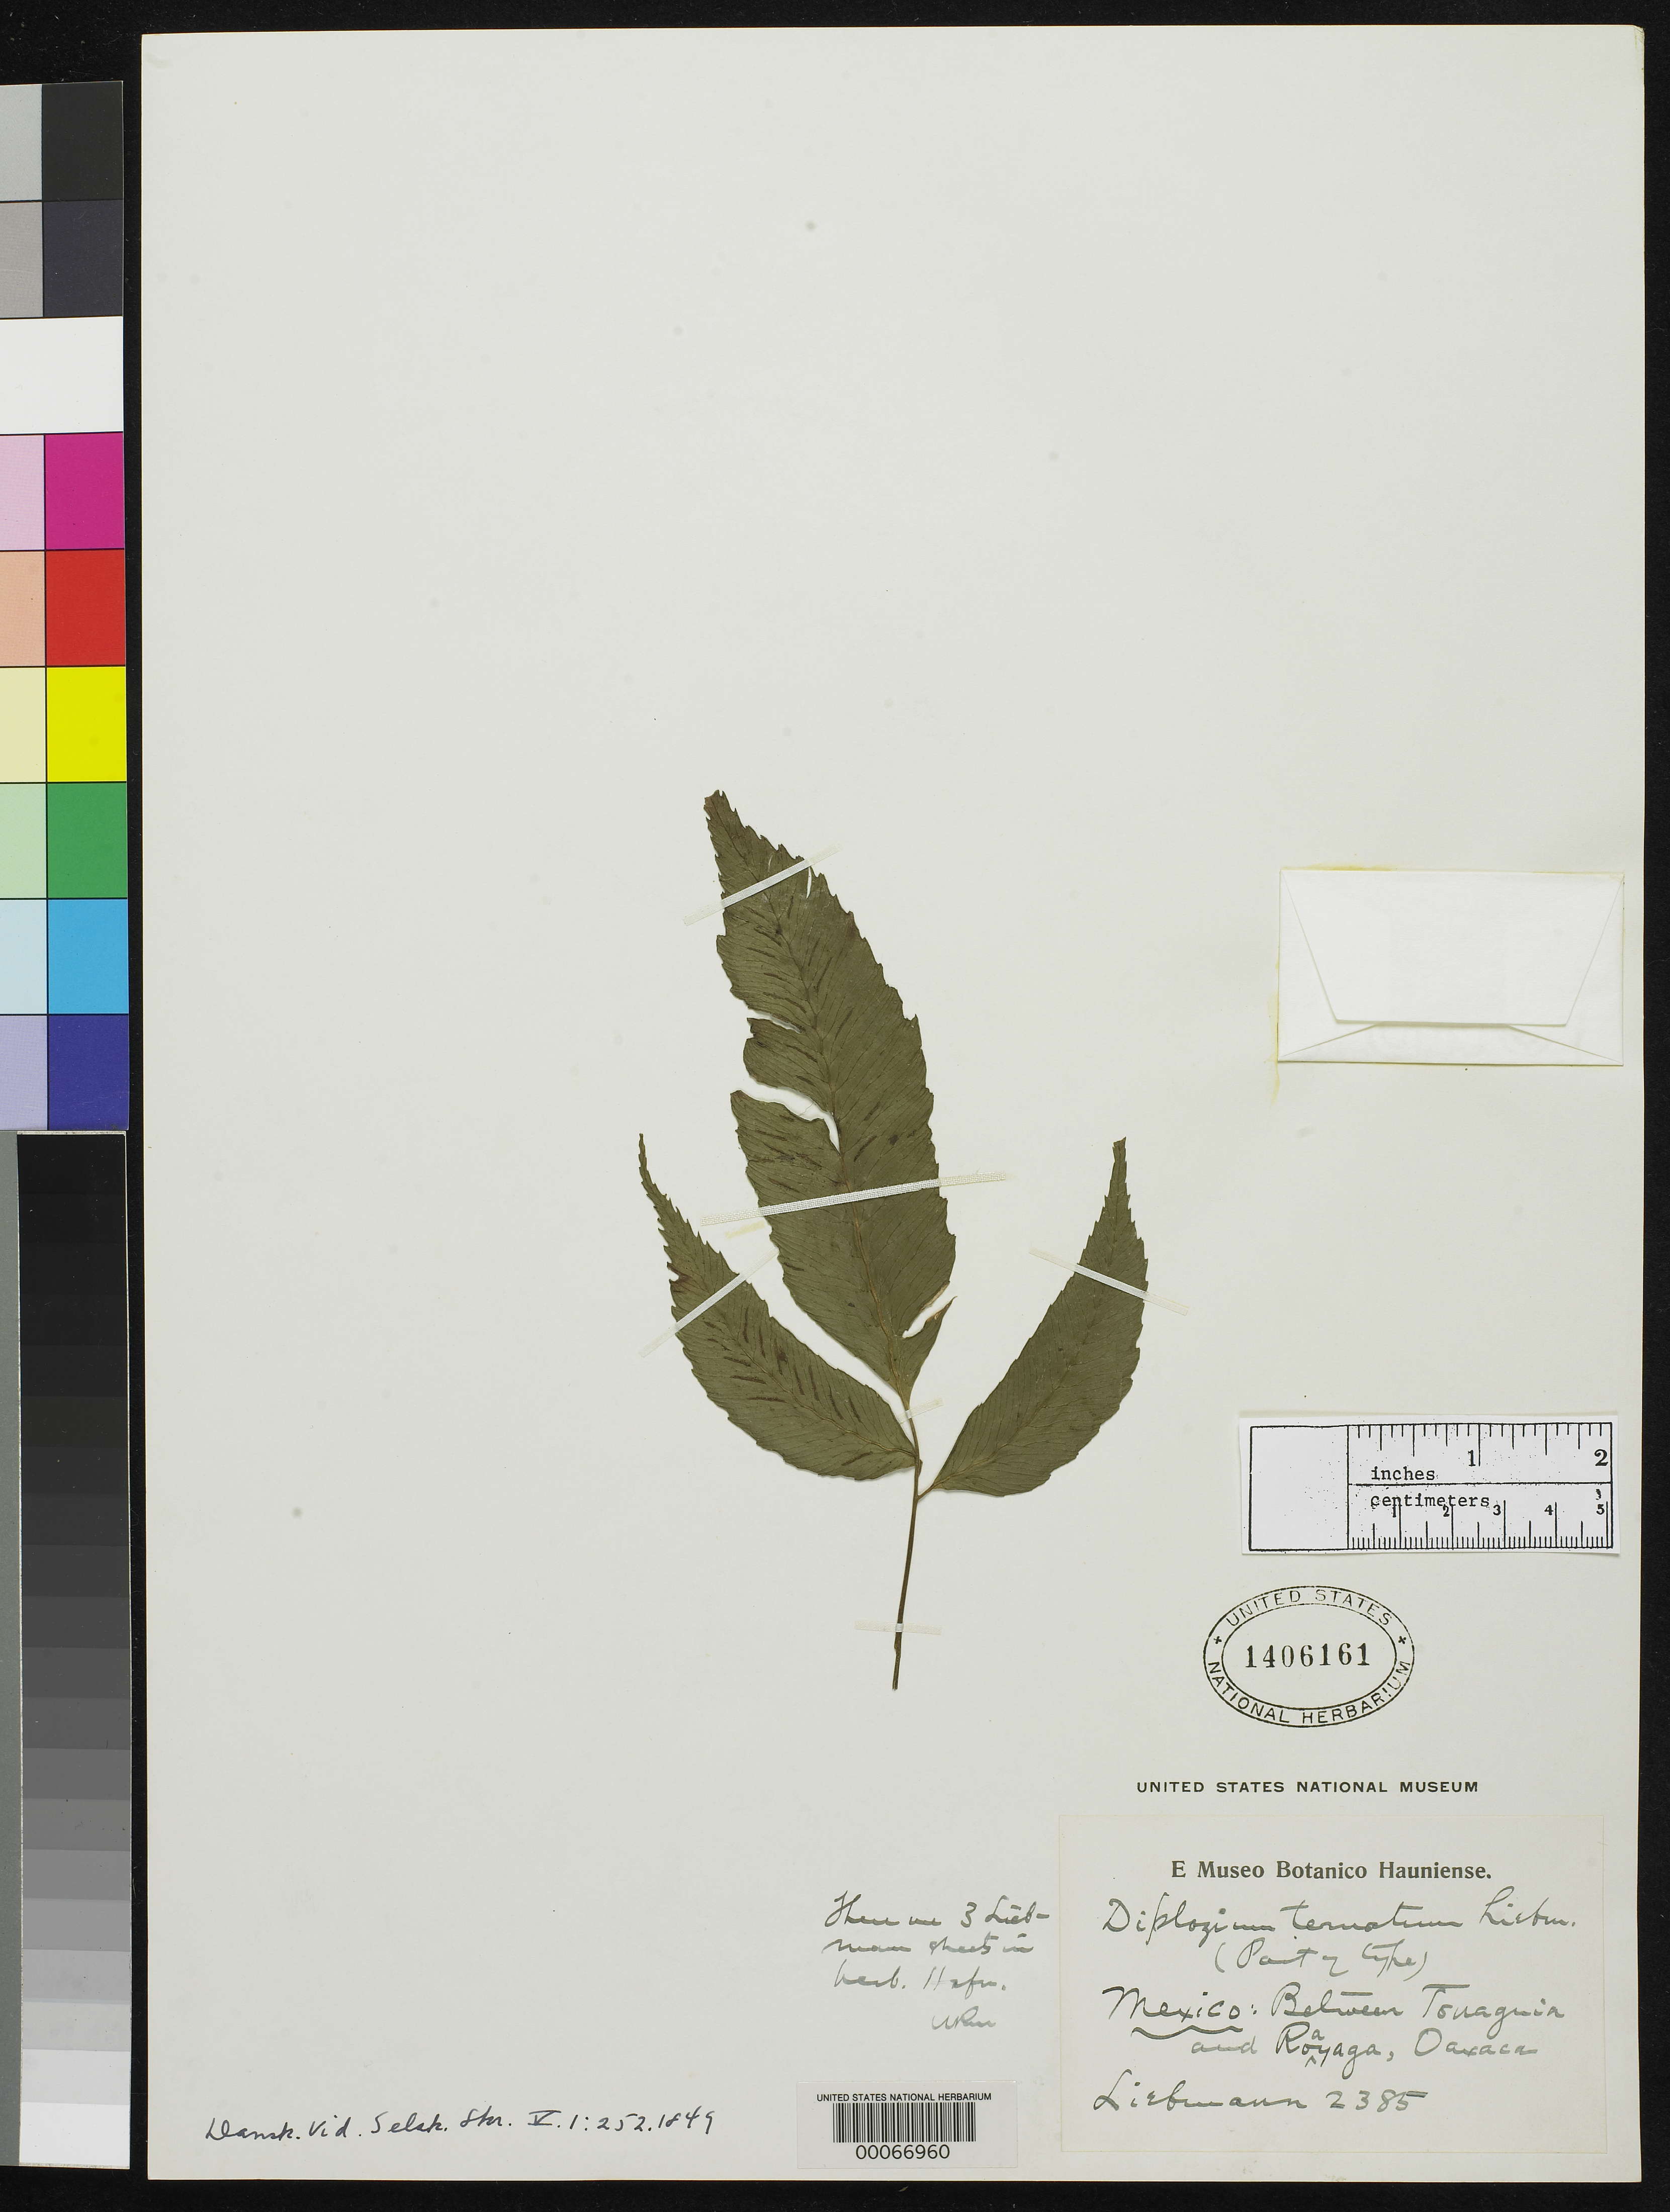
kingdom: Plantae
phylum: Tracheophyta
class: Polypodiopsida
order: Polypodiales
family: Athyriaceae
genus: Diplazium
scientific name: Diplazium ternatum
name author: Liebm.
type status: Type Fragment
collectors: F. M. Liebmann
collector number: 2385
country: Mexico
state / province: Oaxaca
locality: Between Tonaguia & Roayaga.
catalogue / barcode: US 1406161